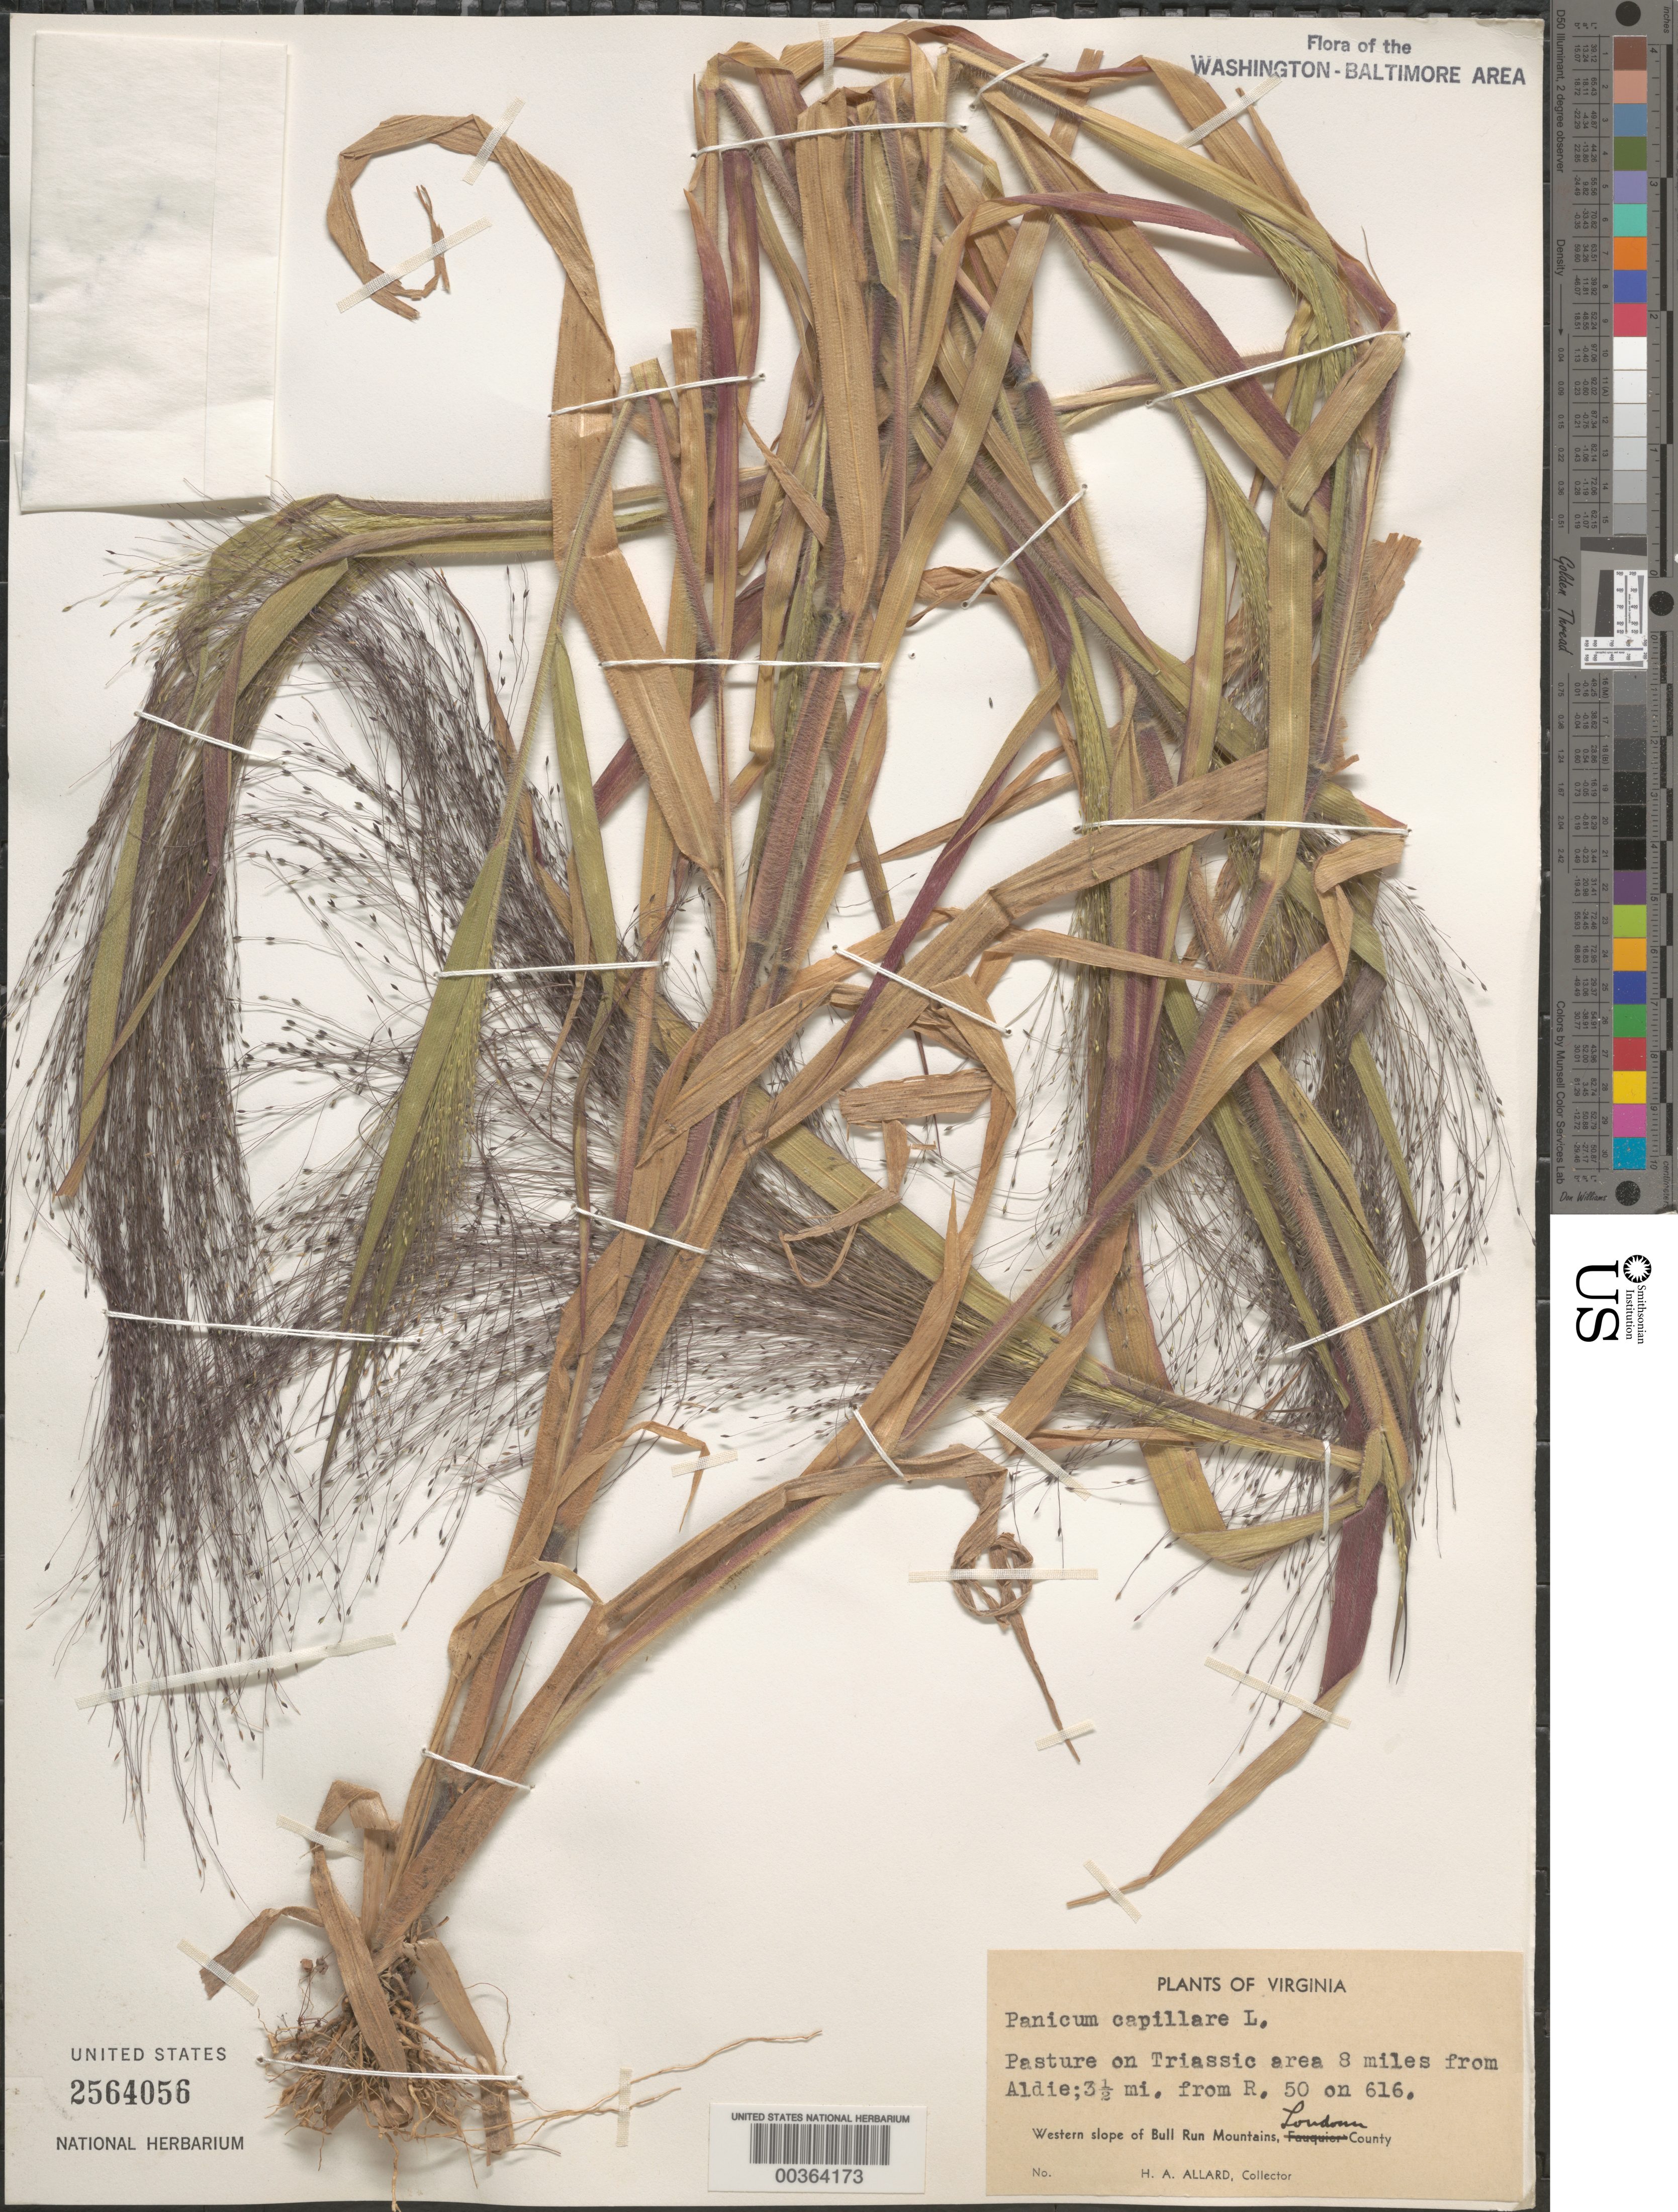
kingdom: Plantae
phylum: Tracheophyta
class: Liliopsida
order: Poales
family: Poaceae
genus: Panicum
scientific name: Panicum capillare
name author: L.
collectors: H. A. Allard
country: United States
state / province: Virginia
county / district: Loudoun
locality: Aldie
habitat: Pasture on triassic area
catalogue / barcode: US 2564056